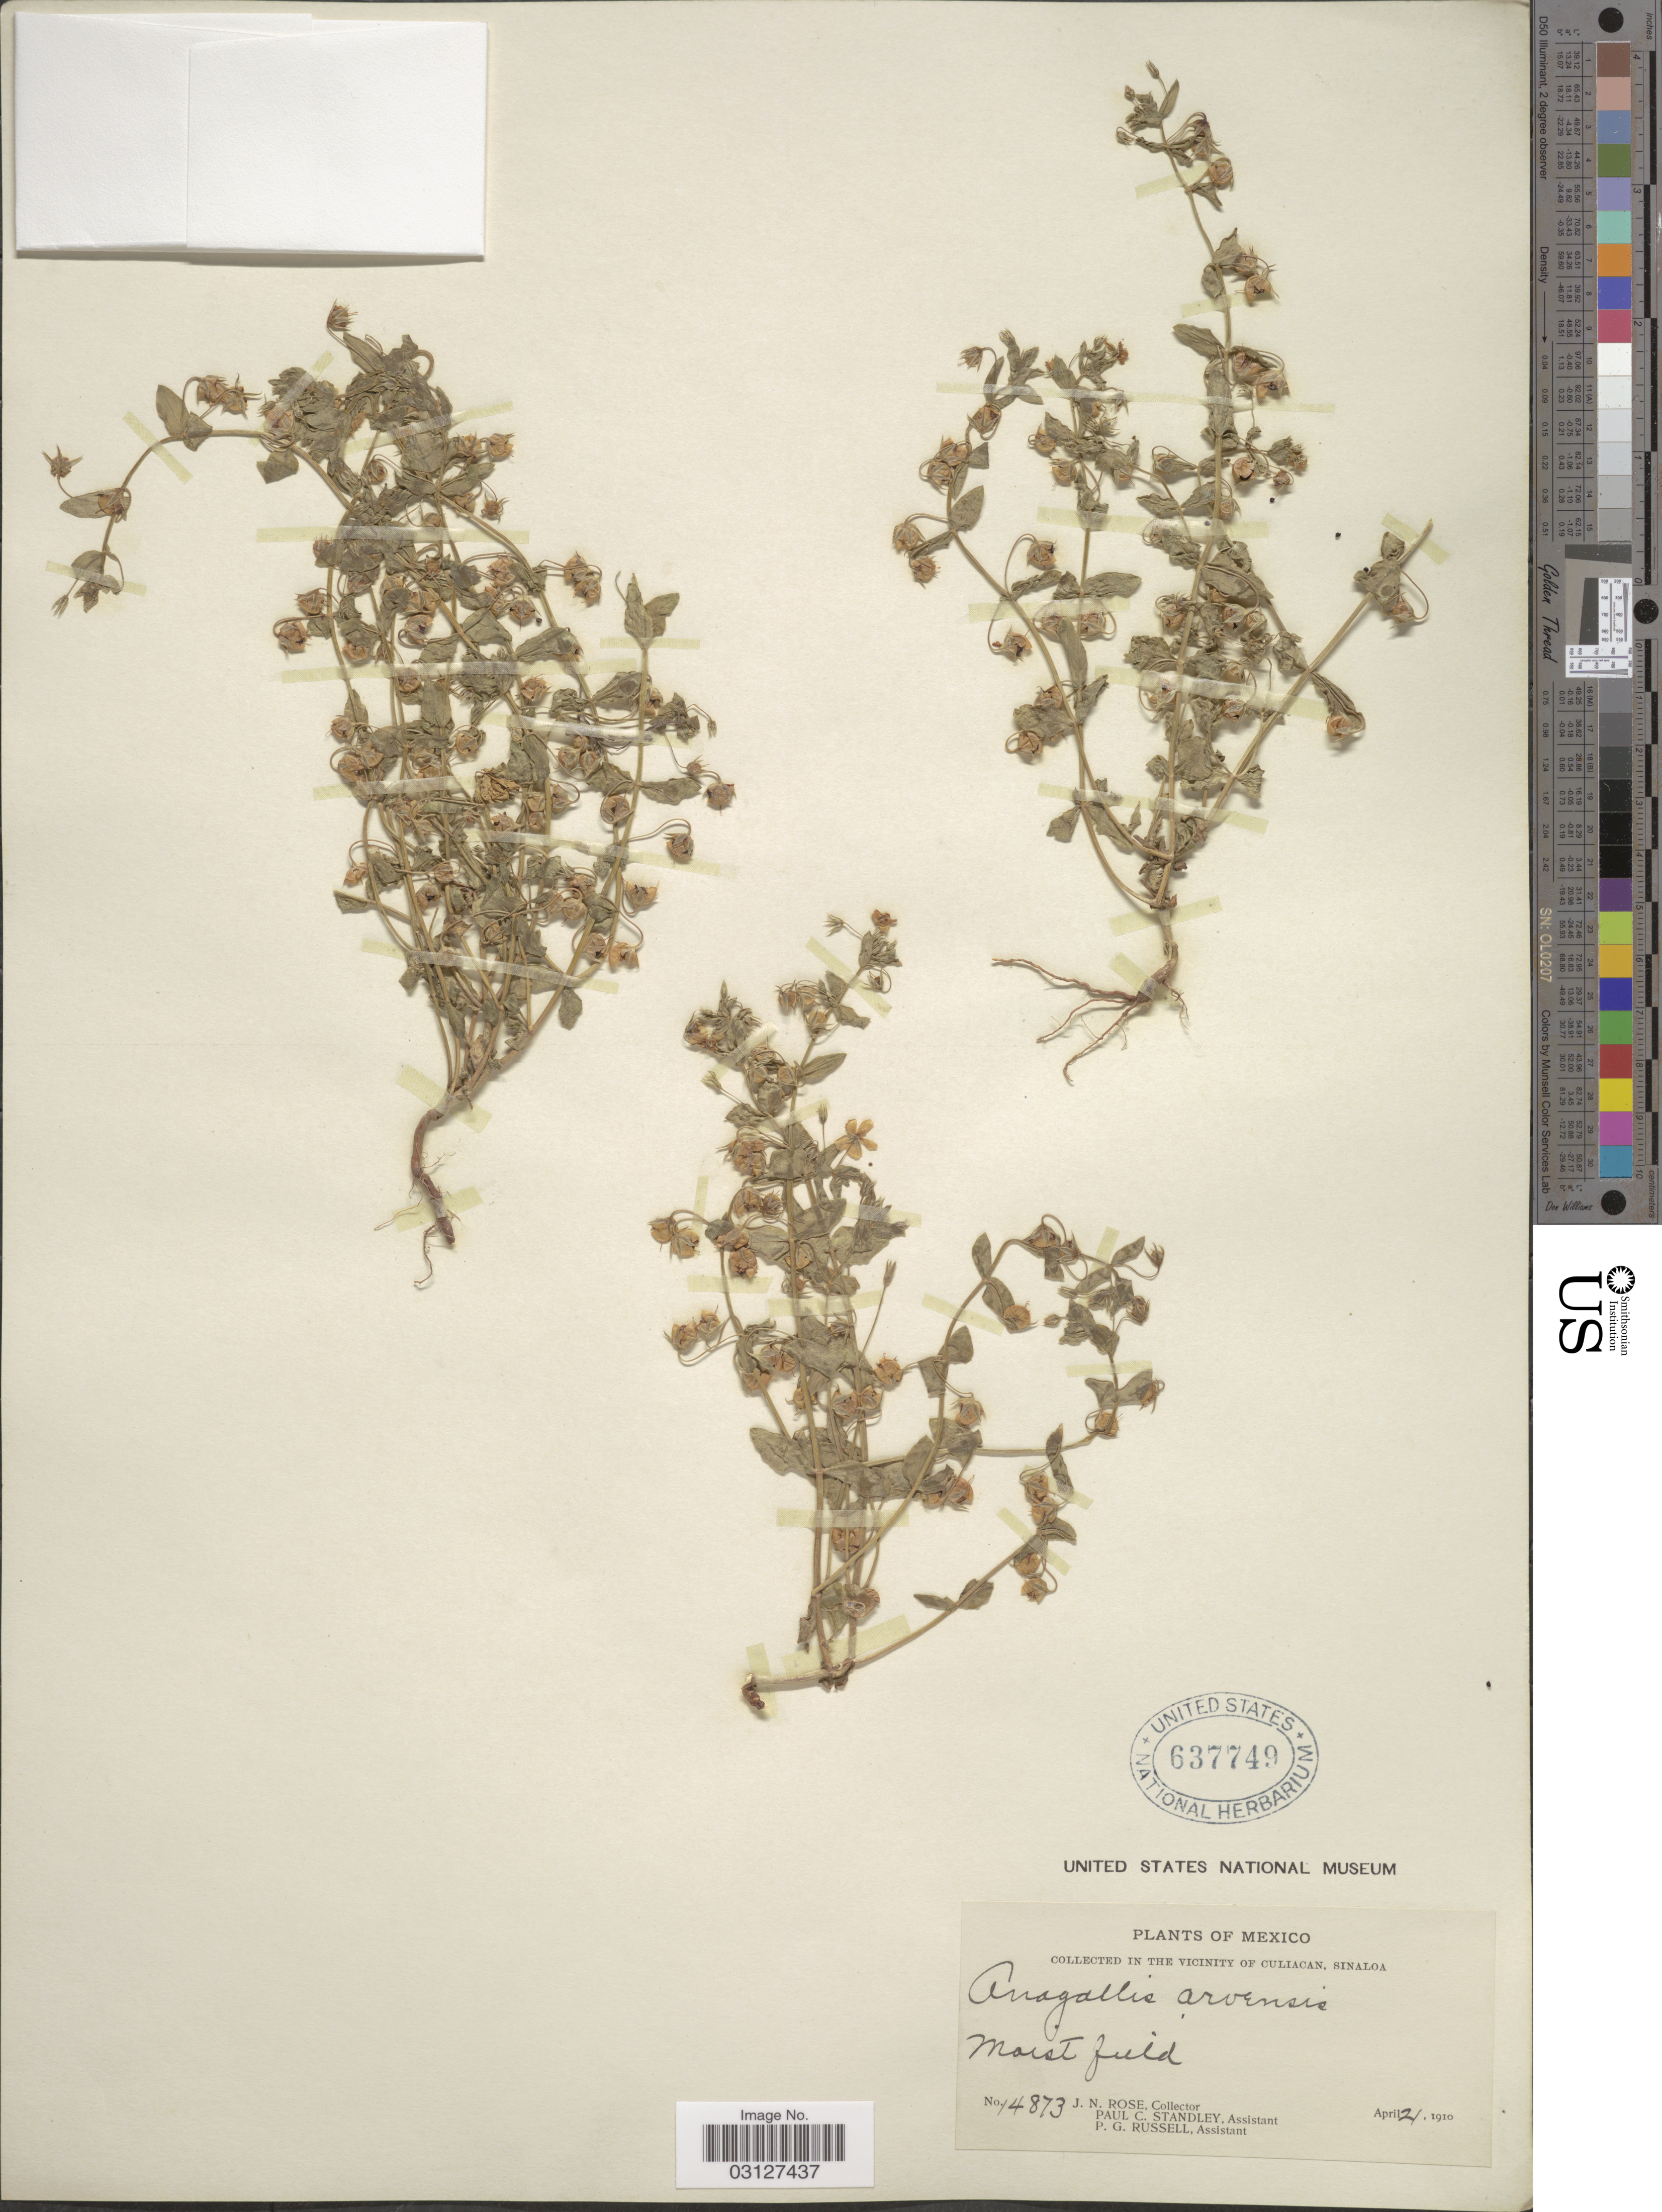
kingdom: Plantae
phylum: Tracheophyta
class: Magnoliopsida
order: Ericales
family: Primulaceae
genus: Anagallis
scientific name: Anagallis arvensis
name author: L.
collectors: J. N. Rose, P. C. Standley & P. G. Russell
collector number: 14873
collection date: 1910-04-21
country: Mexico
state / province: Sinaloa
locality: In the Vicinity of Culiacan, Sinaloa.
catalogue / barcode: US 637749